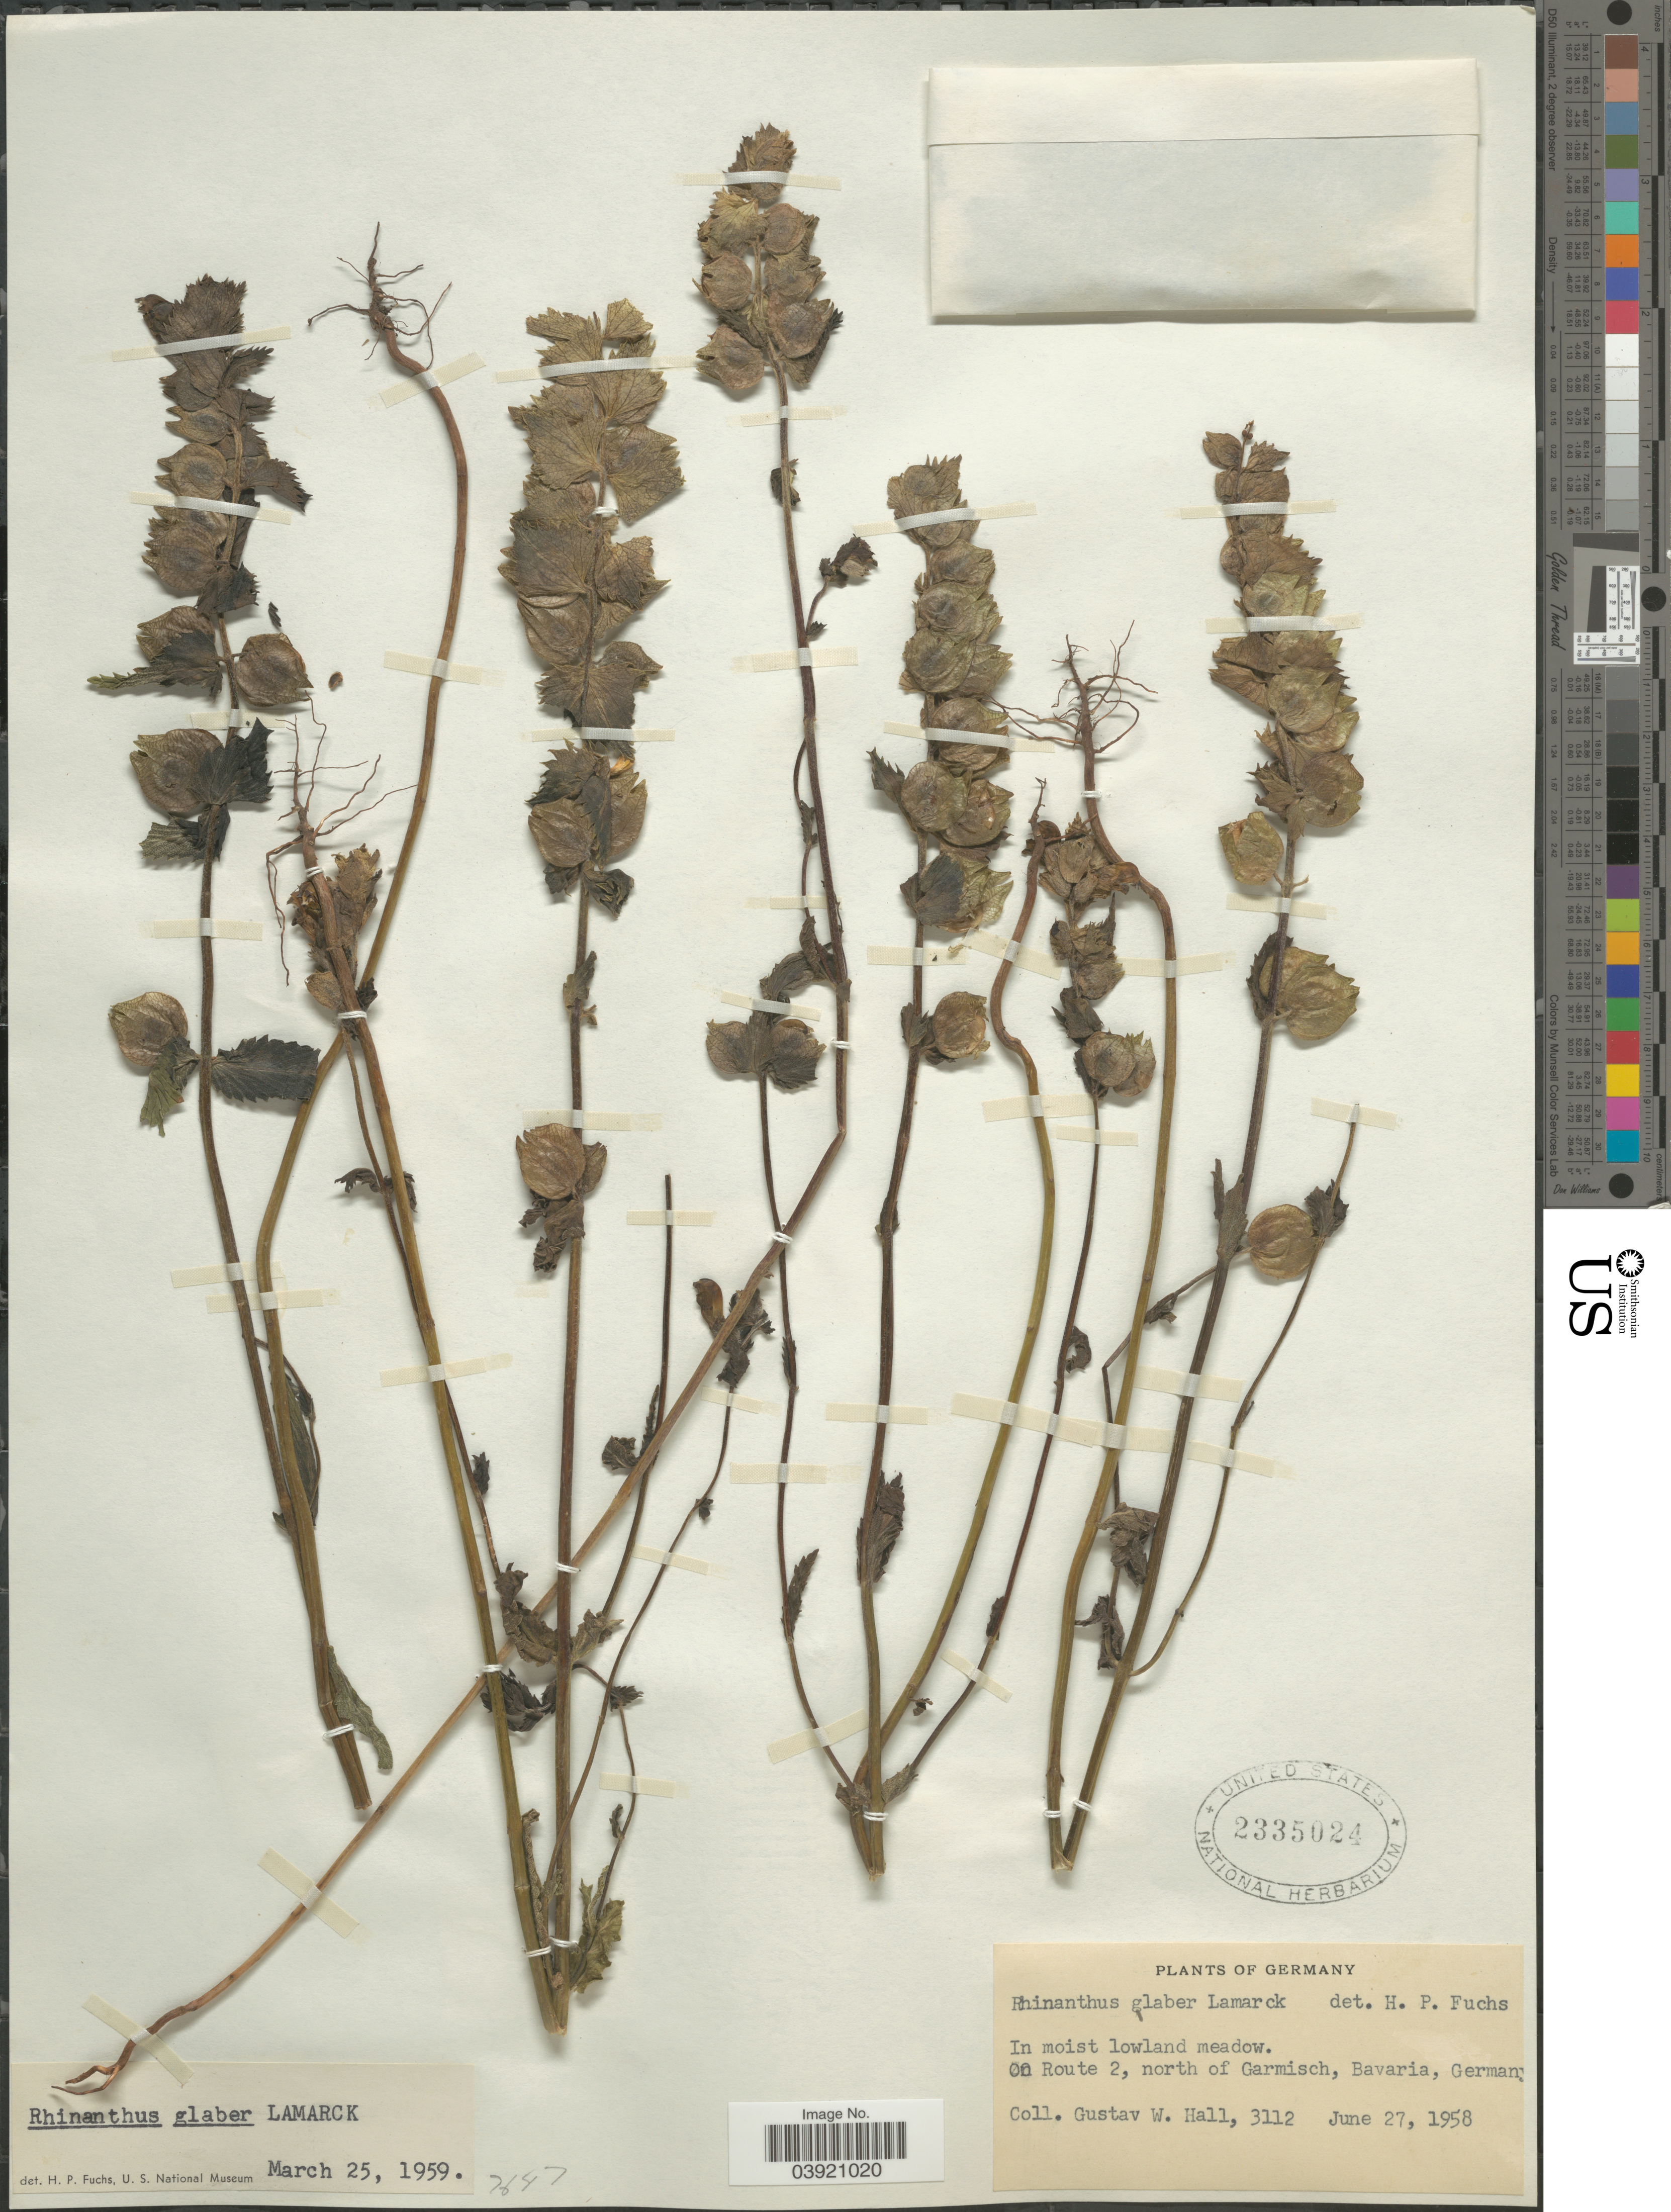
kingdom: Plantae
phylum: Tracheophyta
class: Magnoliopsida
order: Lamiales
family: Orobanchaceae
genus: Rhinanthus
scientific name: Rhinanthus glaber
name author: Lam.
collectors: G. Hall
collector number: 3112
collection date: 1958-06-27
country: Germany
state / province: Bayern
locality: In moist lowland meadow. On Route 2, north of Garmish, Bavaria.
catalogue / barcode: US 2335024